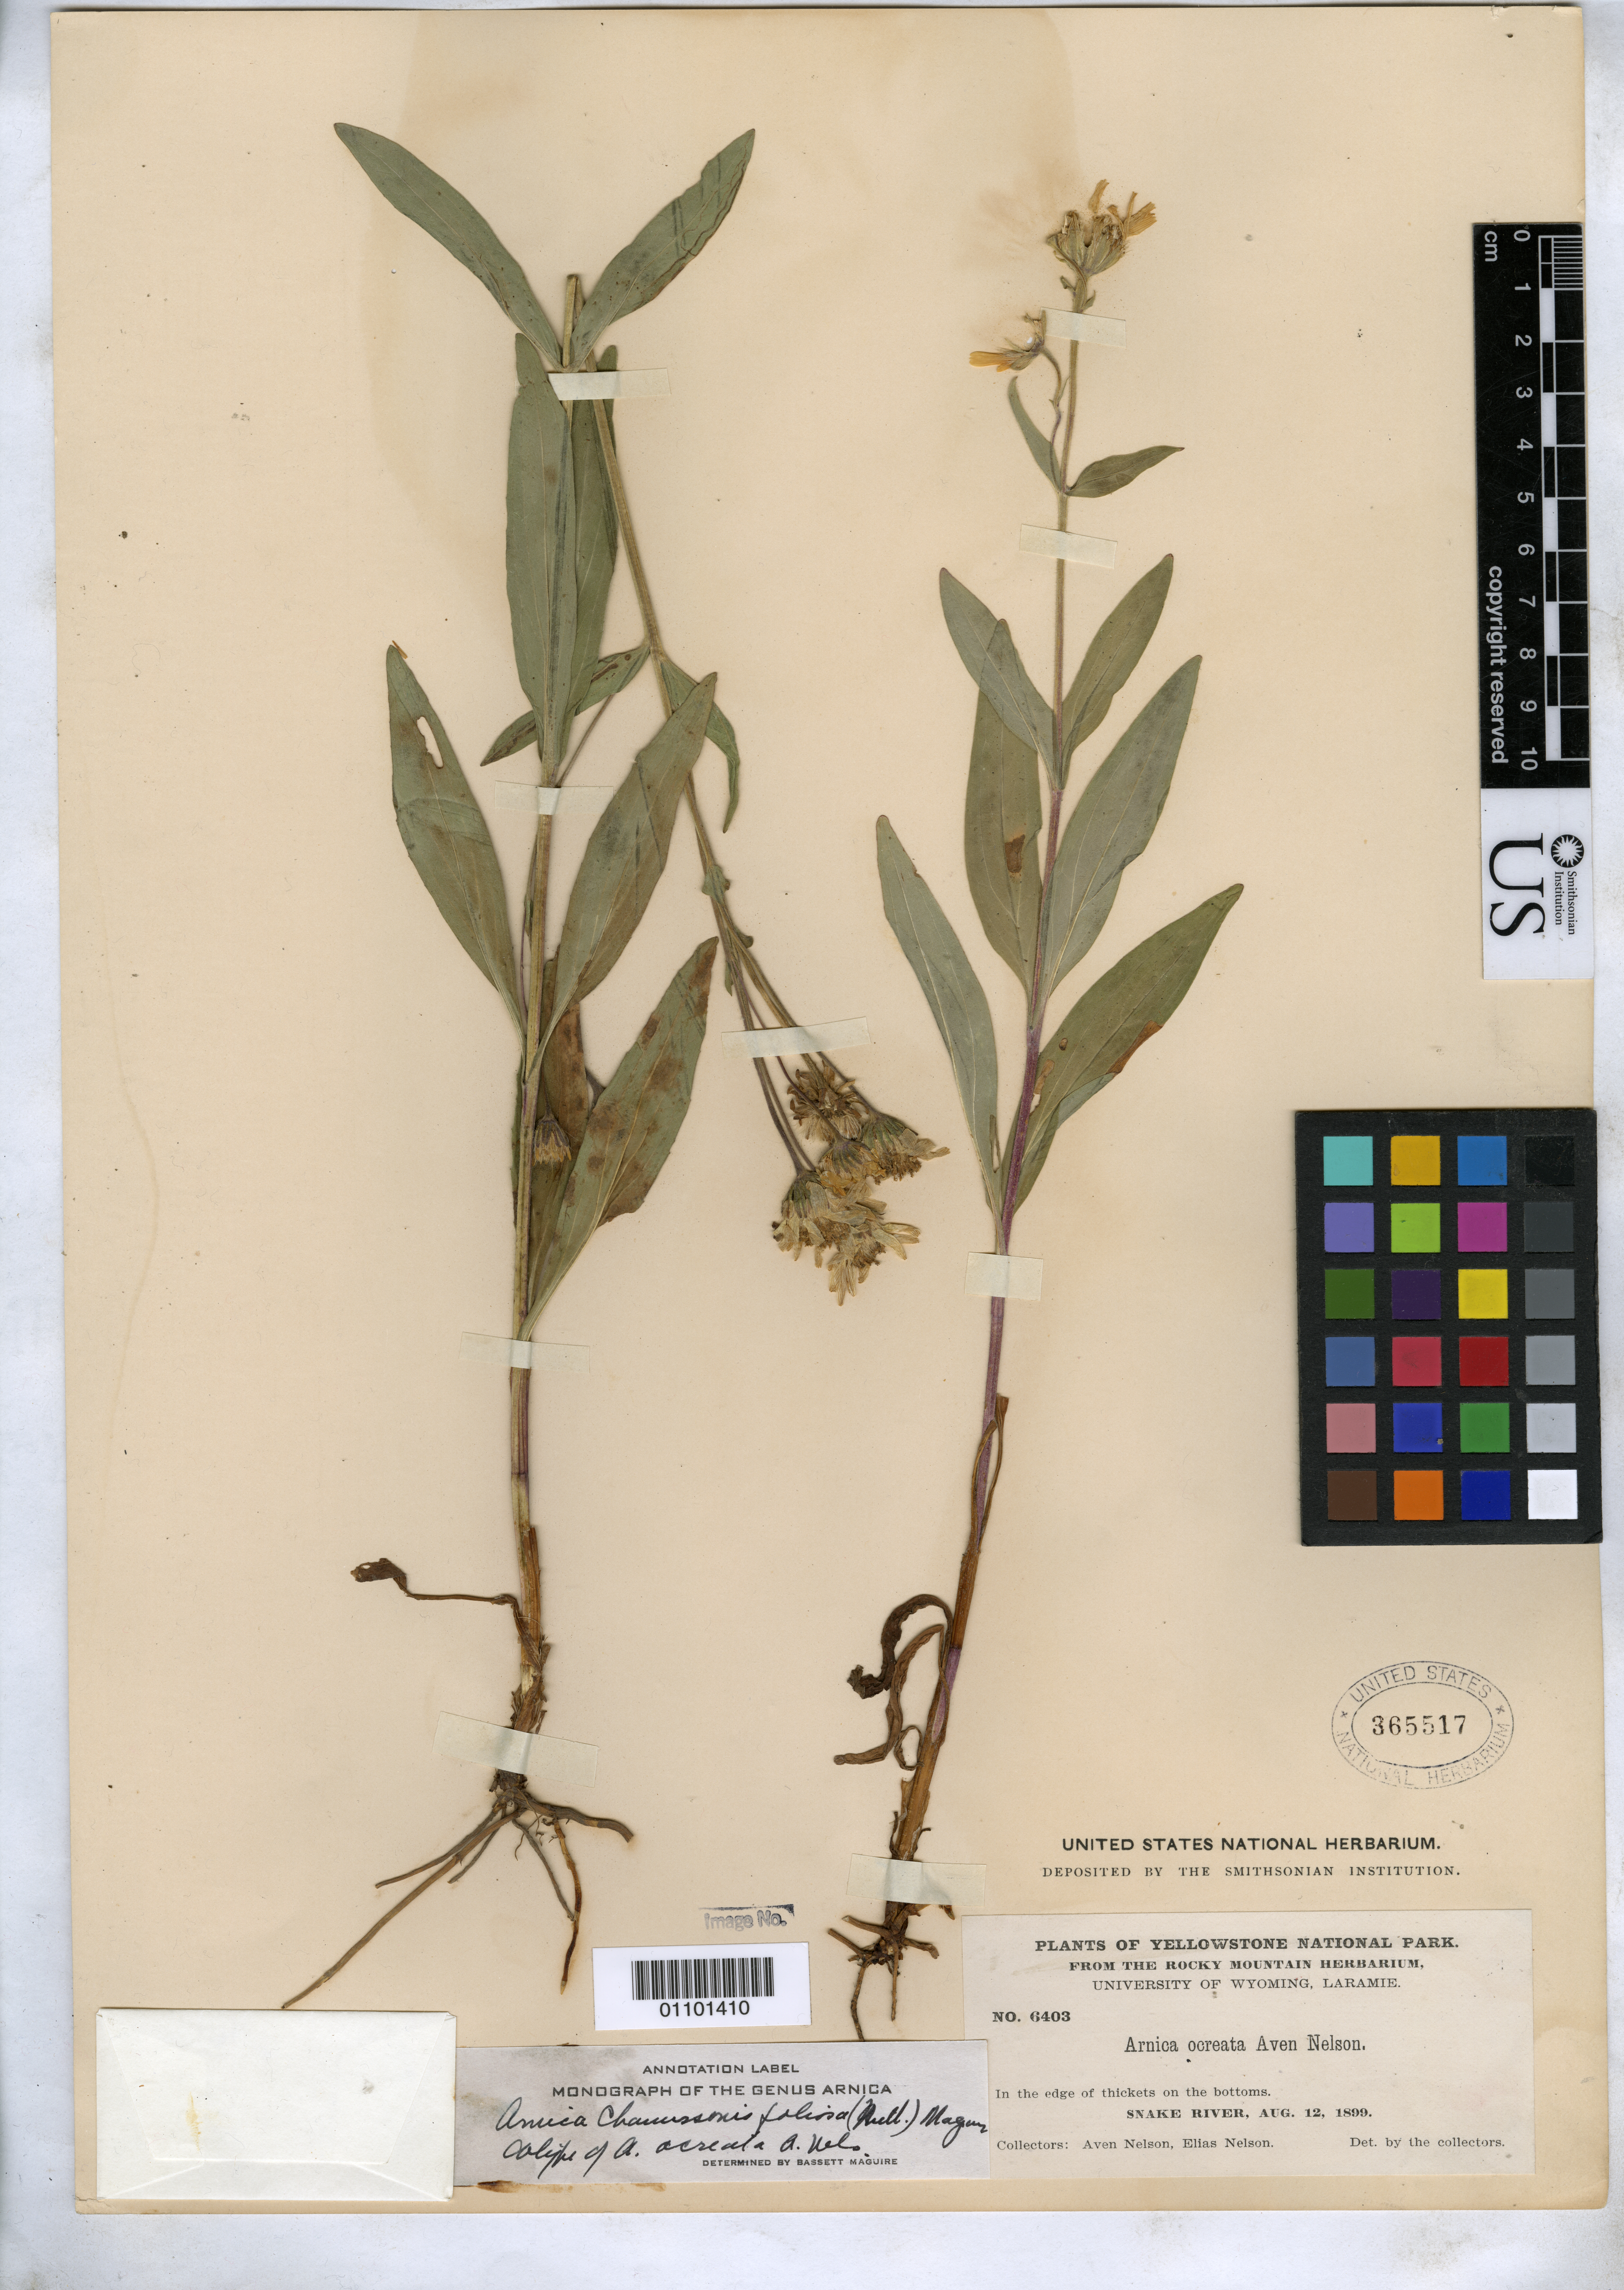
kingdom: Plantae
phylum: Tracheophyta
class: Magnoliopsida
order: Asterales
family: Asteraceae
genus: Arnica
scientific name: Arnica ocreata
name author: A. Nelson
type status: Syntype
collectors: A. Nelson & E. Nelson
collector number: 6403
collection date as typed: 12 Aug 1899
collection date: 1899-08-12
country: United States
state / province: Wyoming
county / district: Laramie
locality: Snake River.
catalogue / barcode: US 375517